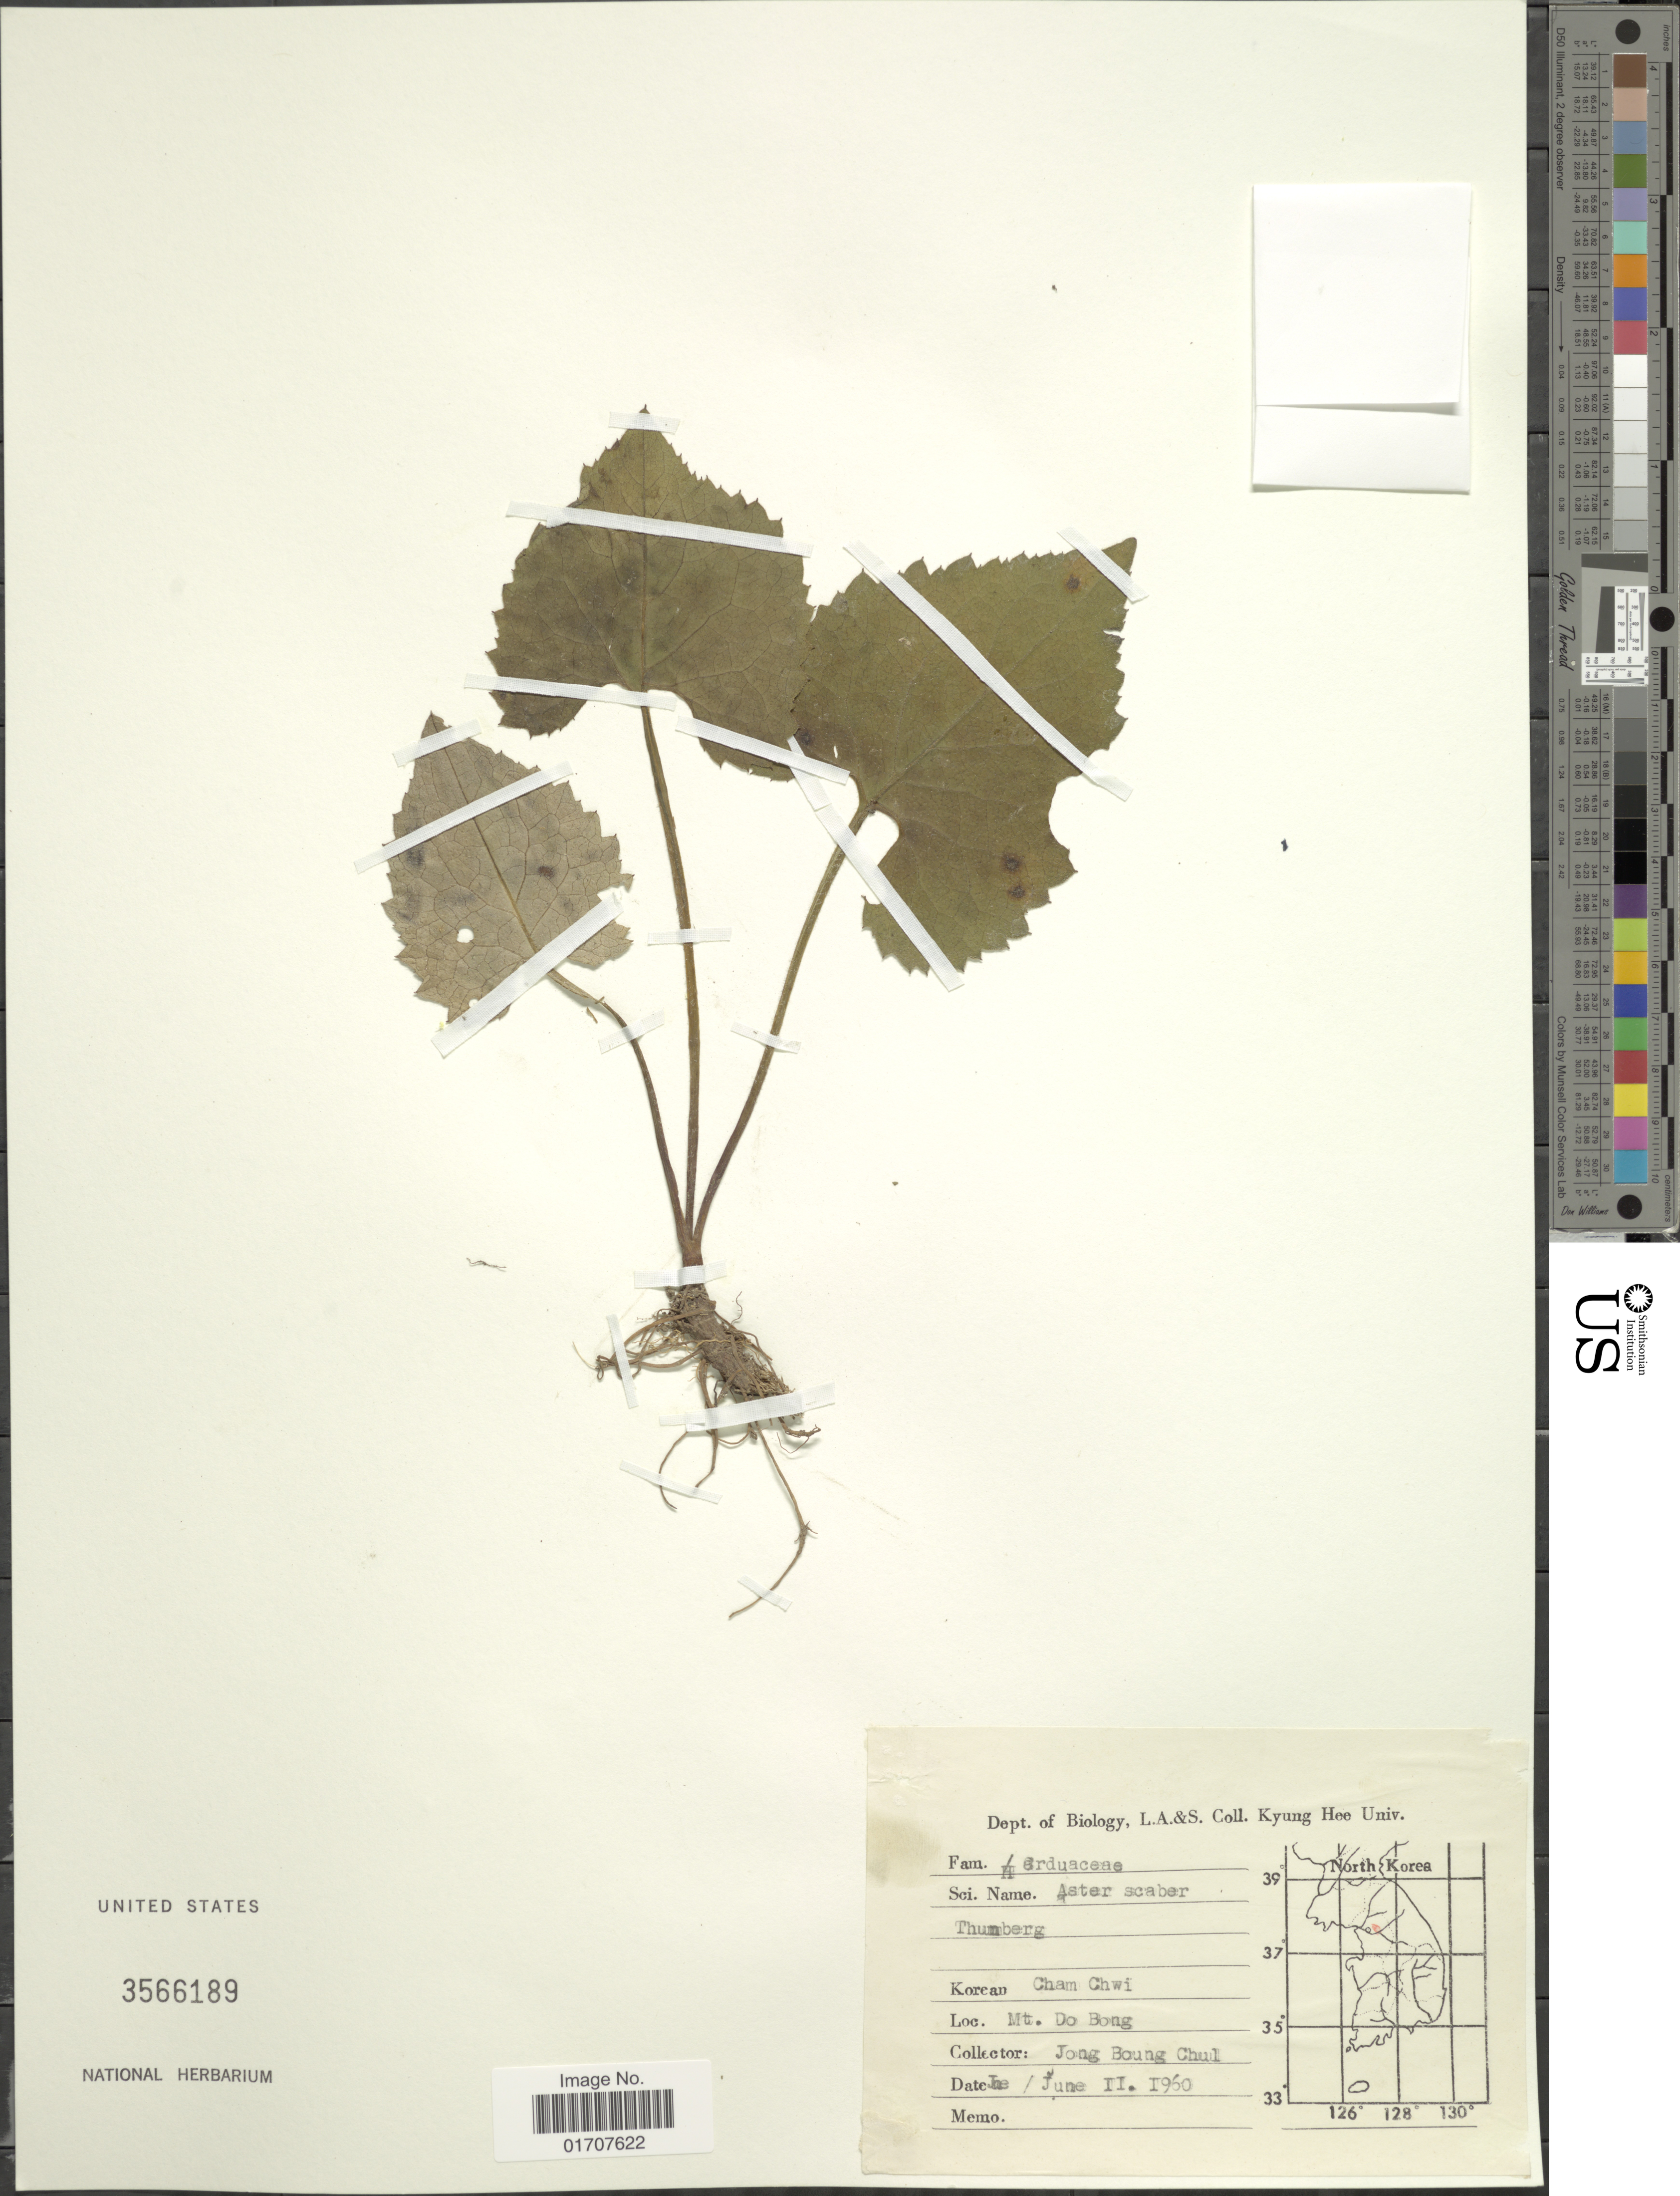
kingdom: Plantae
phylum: Tracheophyta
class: Magnoliopsida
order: Asterales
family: Asteraceae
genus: Doellingeria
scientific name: Doellingeria scaber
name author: (Thunb.) Nees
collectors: Jong Boung Chul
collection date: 1960-06-11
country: South Korea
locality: Mt. Do Bong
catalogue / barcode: US 3566189